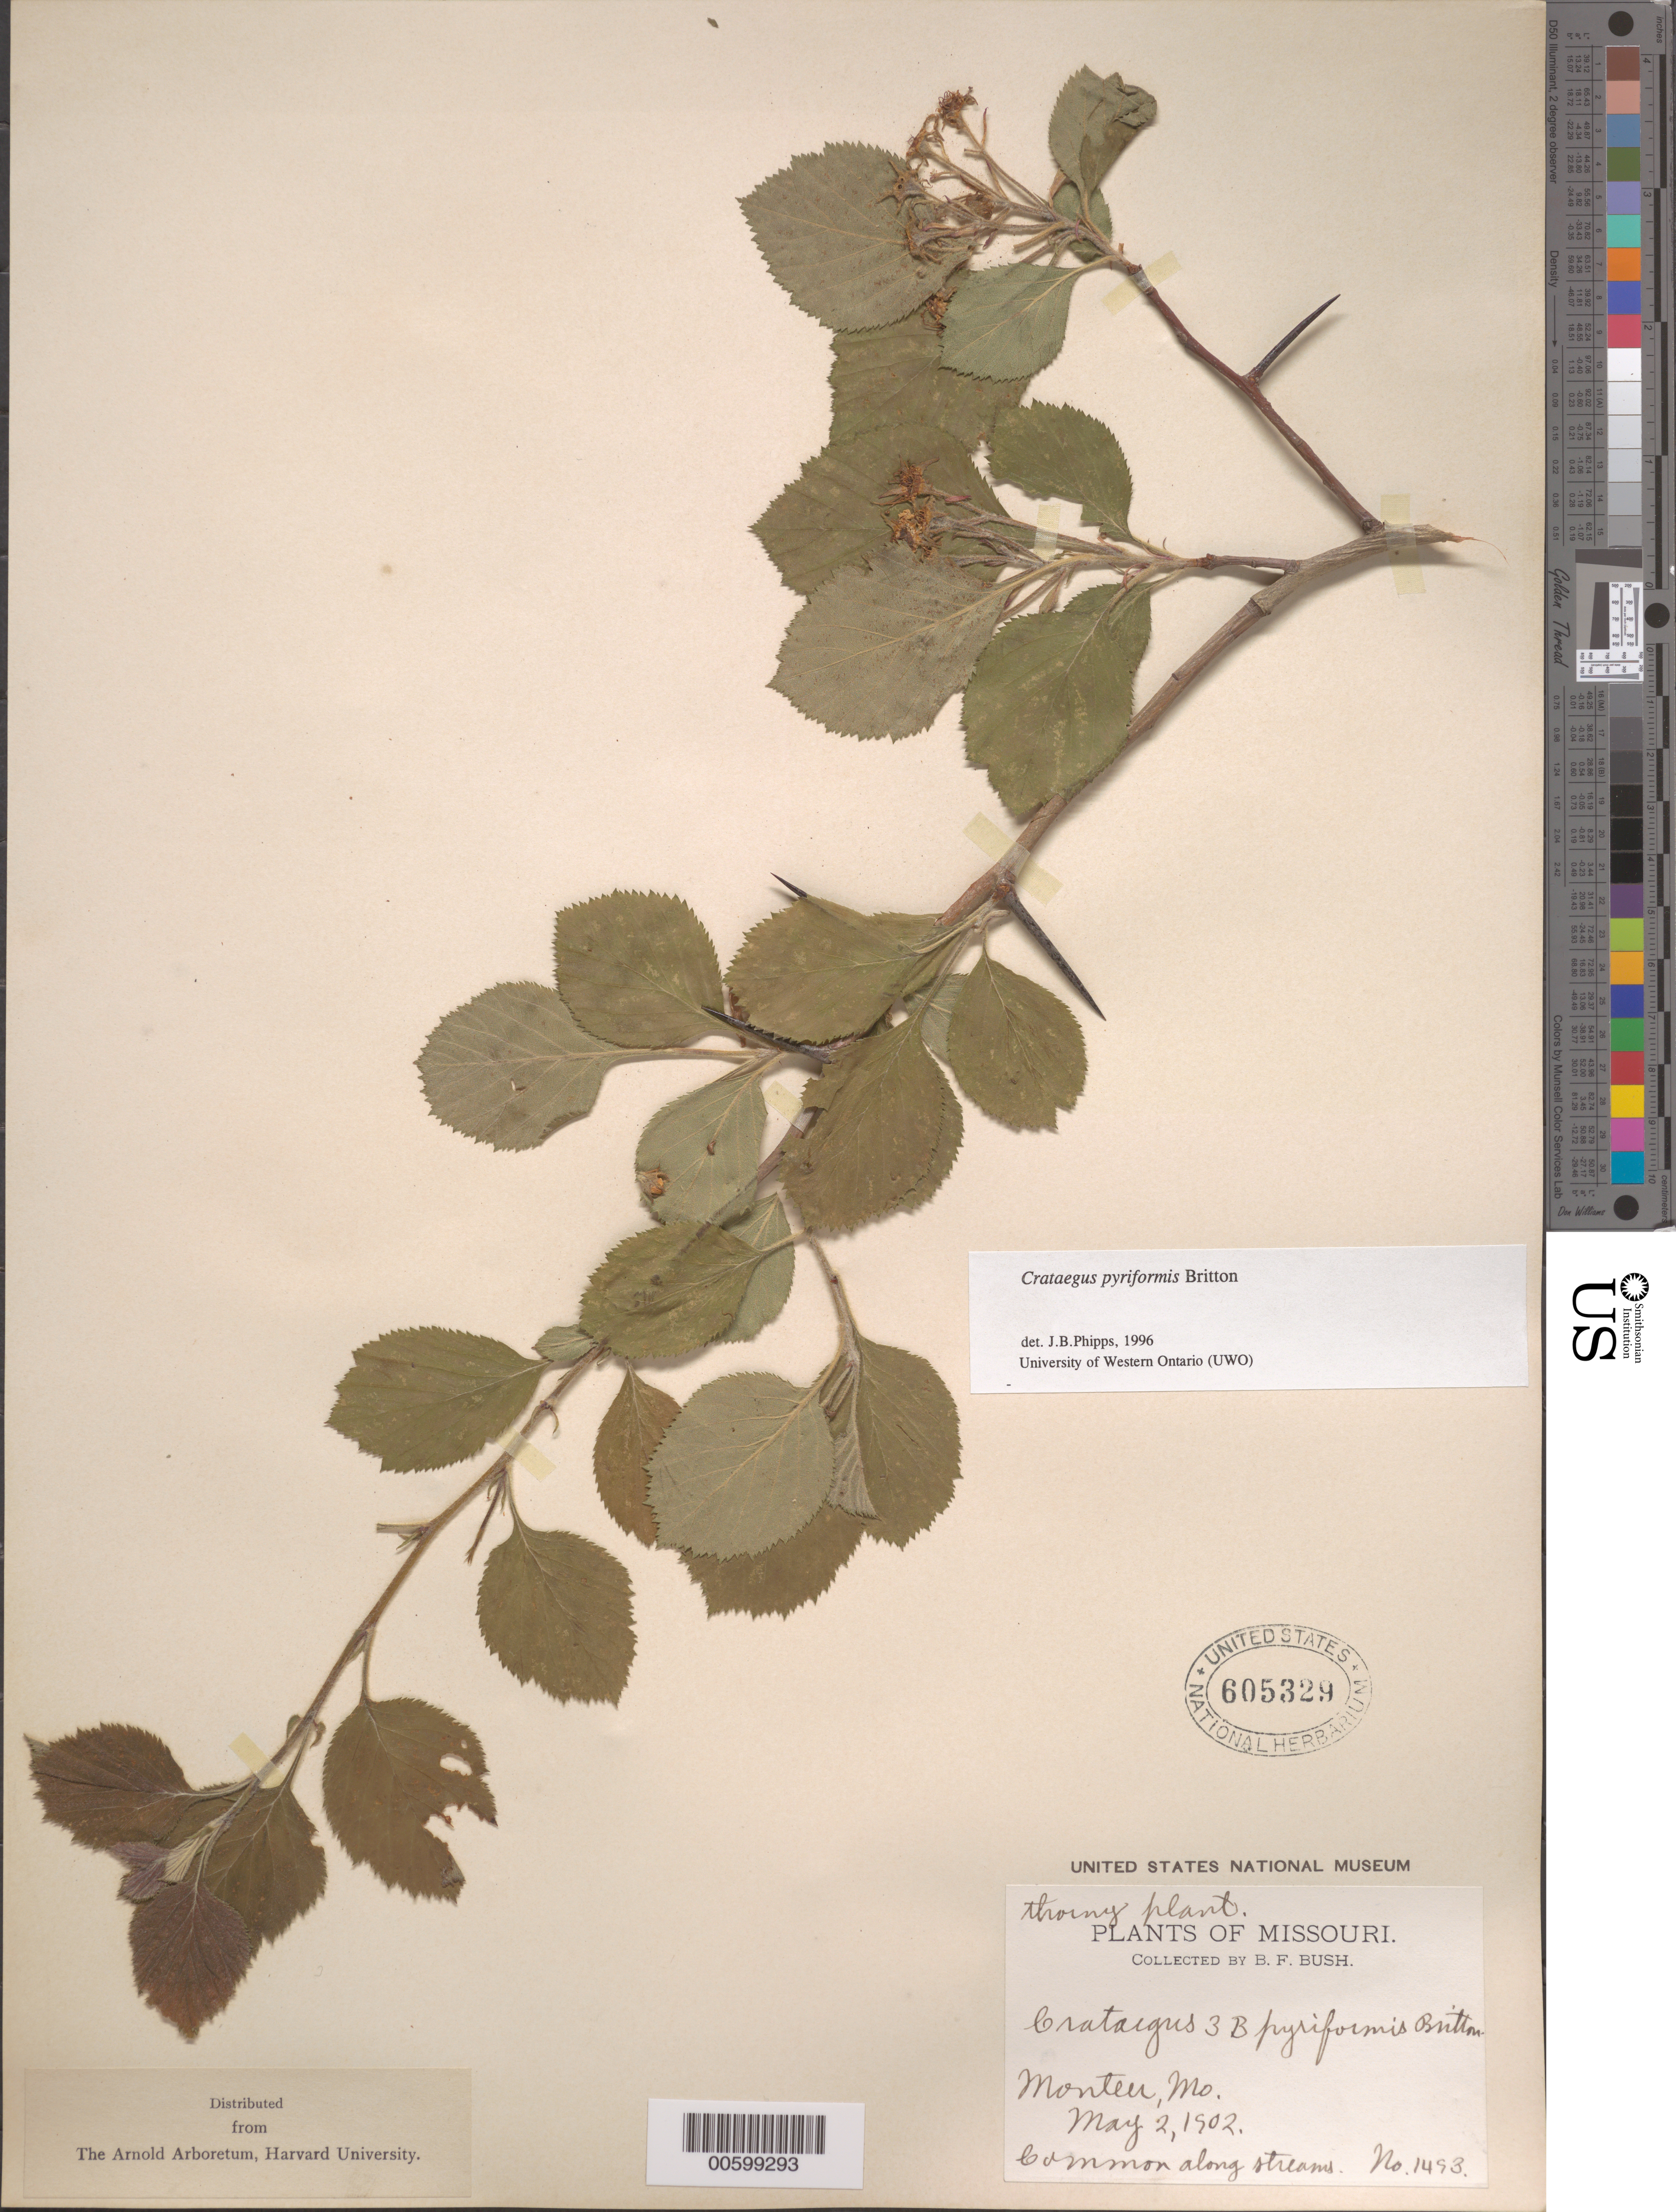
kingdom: Plantae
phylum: Tracheophyta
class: Magnoliopsida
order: Rosales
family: Rosaceae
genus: Crataegus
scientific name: Crataegus x dispessa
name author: Ashe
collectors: B. F. Bush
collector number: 1493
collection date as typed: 02 May 1902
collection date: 1902-05-02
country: United States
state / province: Missouri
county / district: Shannon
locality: Monteer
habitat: along streams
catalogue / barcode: US 605329